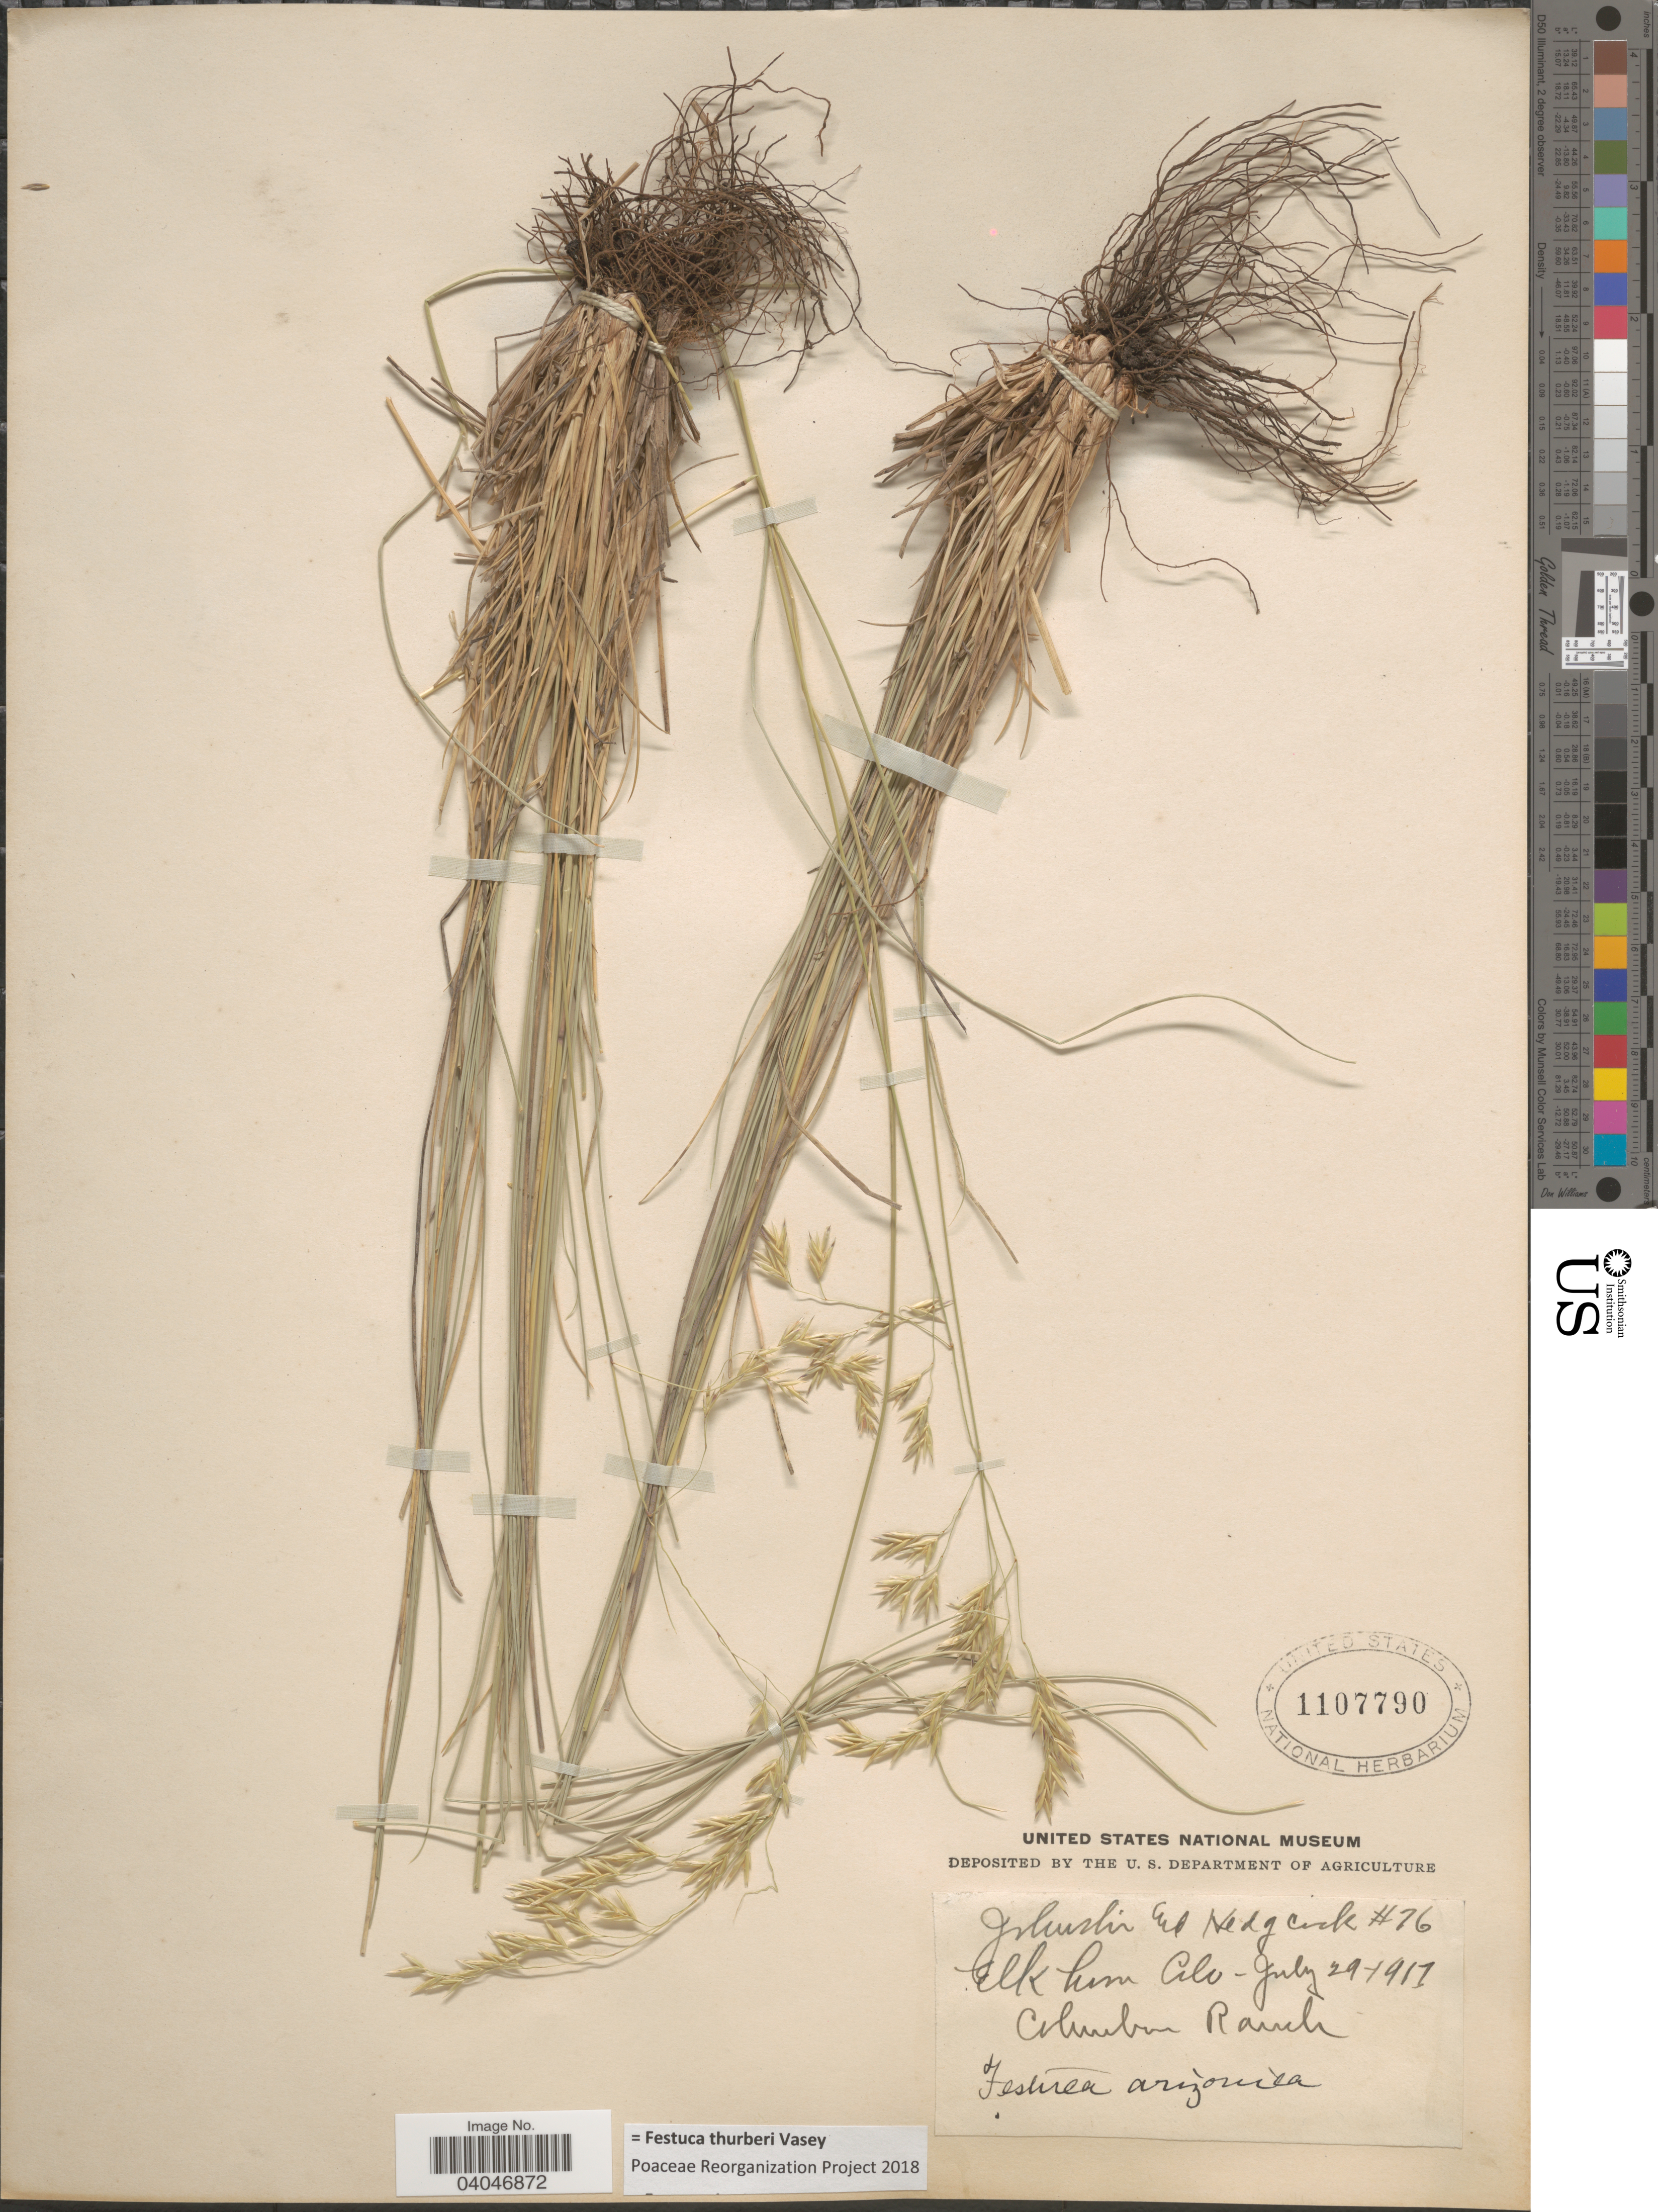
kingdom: Plantae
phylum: Tracheophyta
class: Liliopsida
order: Poales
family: Poaceae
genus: Festuca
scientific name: Festuca thurberi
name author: Vasey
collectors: G. Hedgcock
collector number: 76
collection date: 1917-07-29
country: United States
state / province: Colorado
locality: Elkhorn. Columbus Ranch.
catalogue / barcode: US 1107790